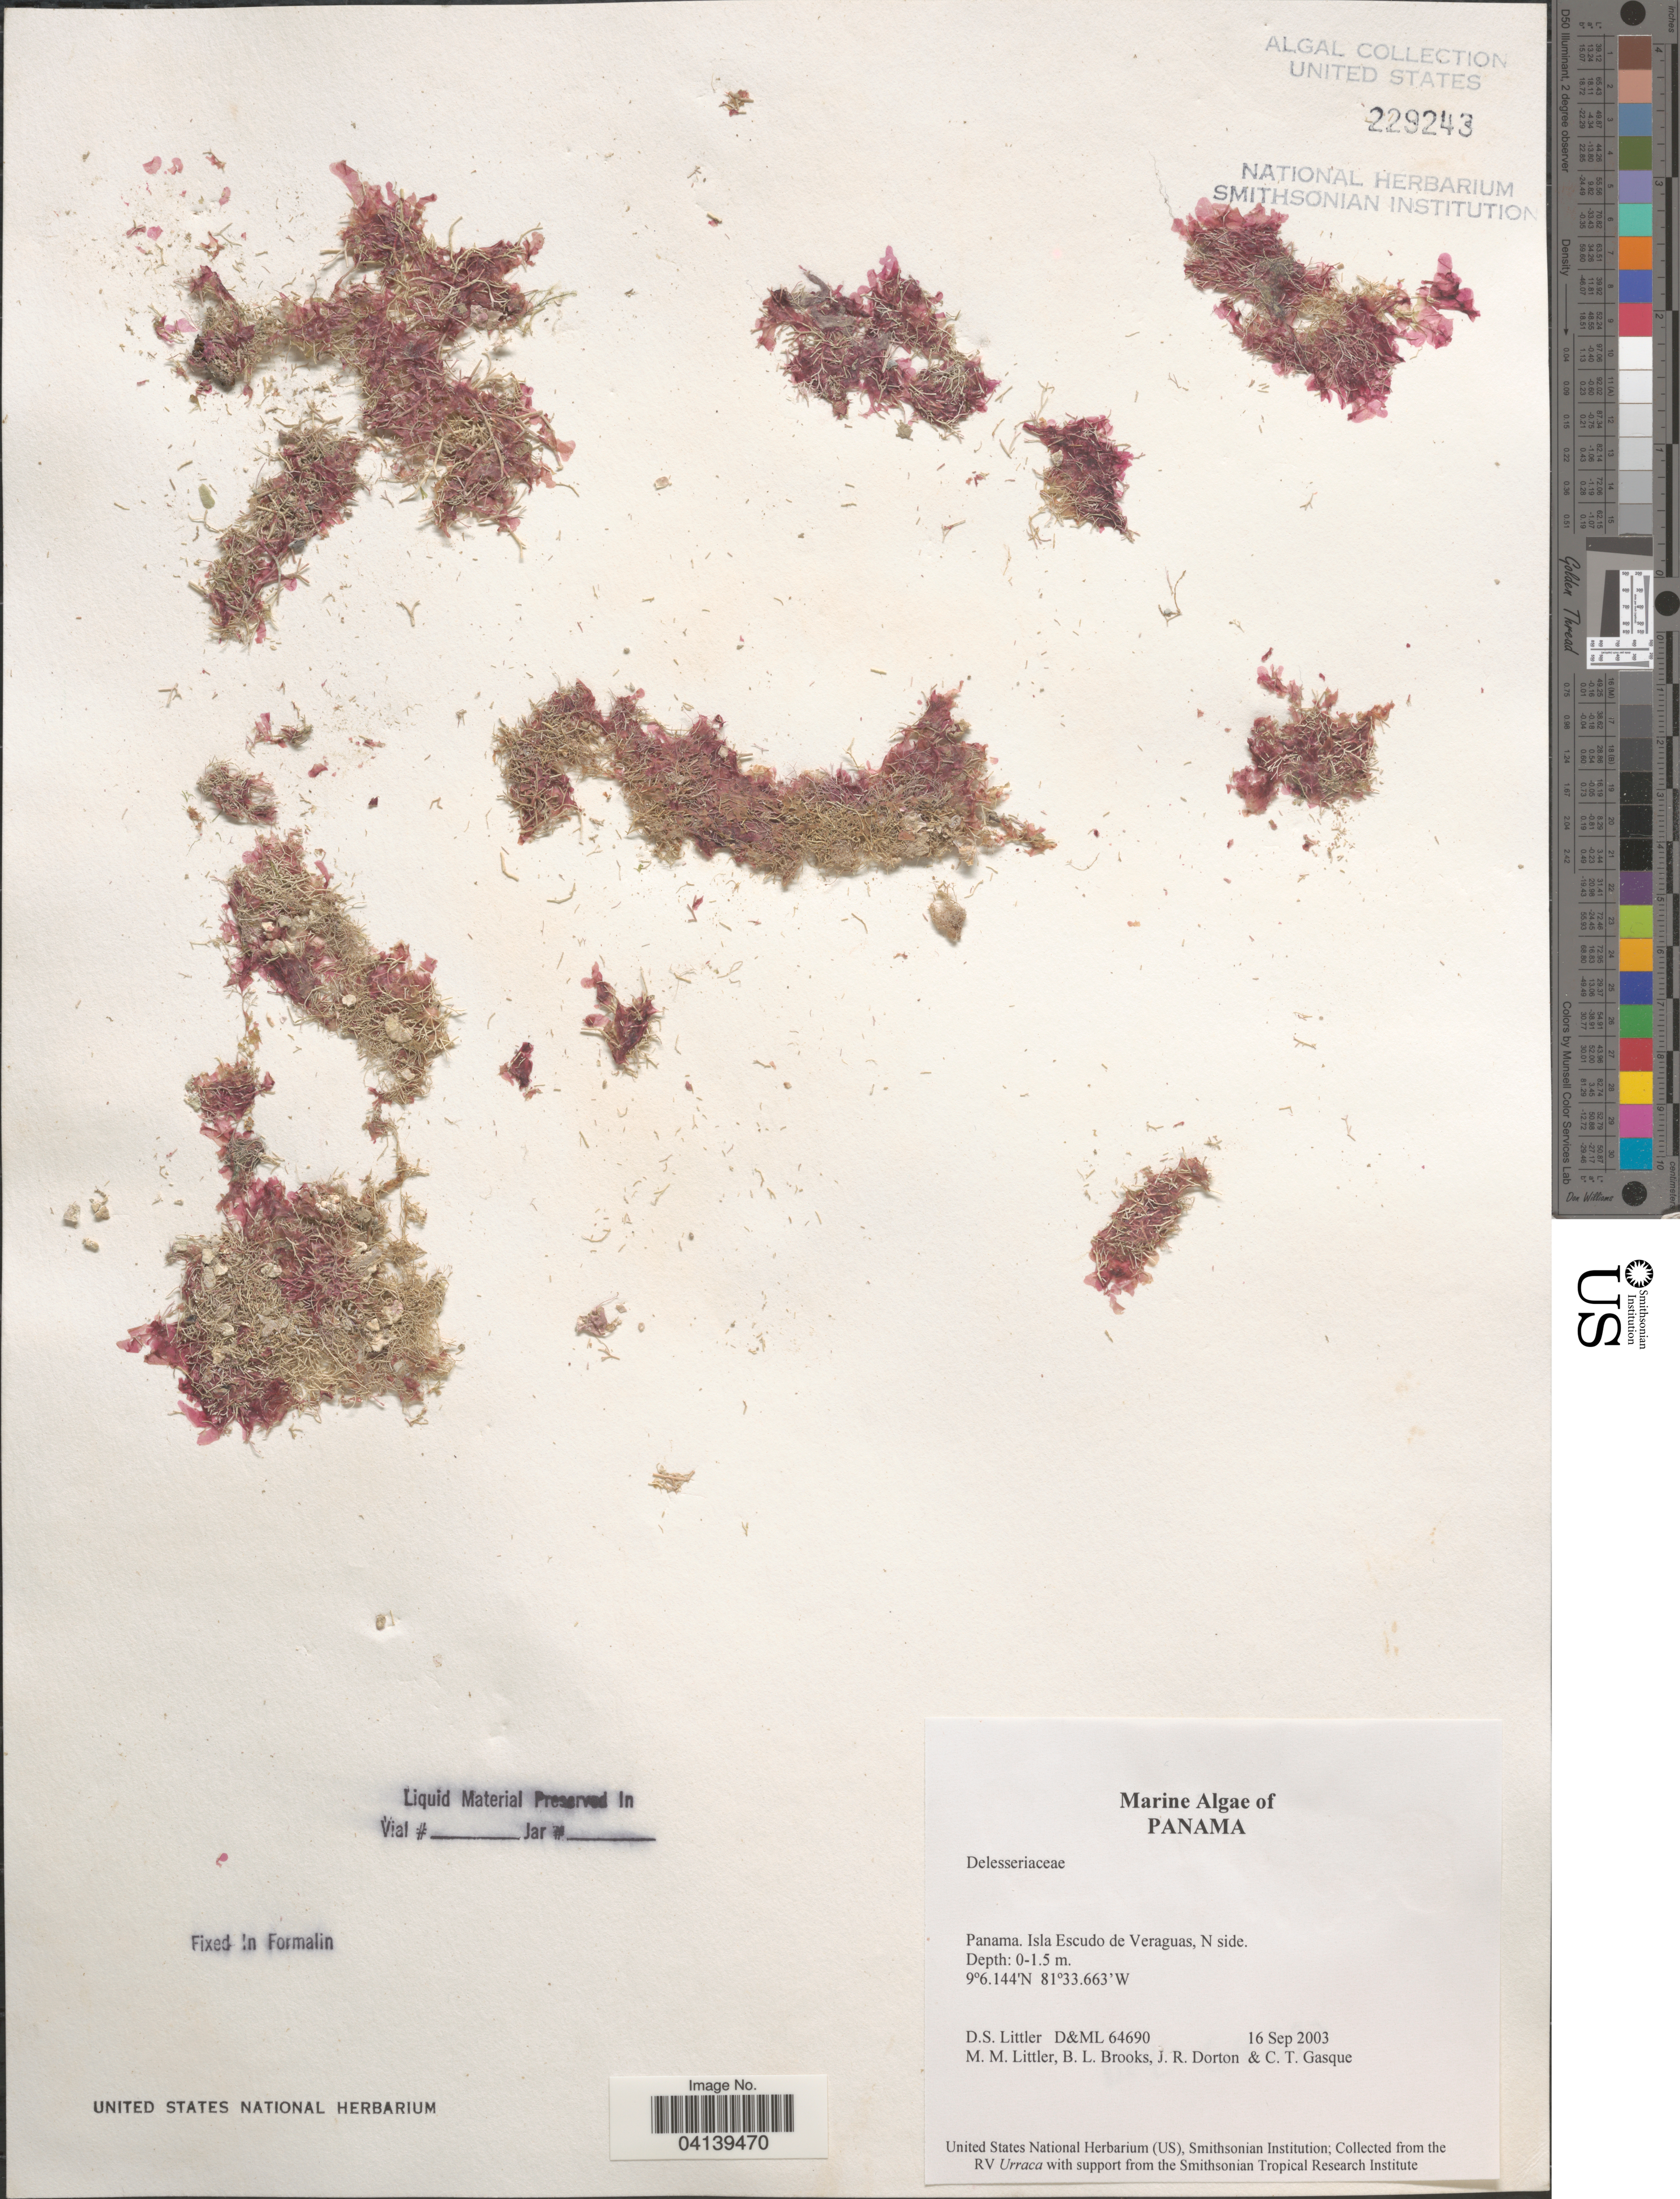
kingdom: Plantae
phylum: Rhodophyta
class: Florideophyceae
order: Ceramiales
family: Delesseriaceae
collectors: D. S. Littler, B. Brooks, J. Dorton & C. Gasque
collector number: D&ML64690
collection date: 2003-09-16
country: Panama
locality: Isla Escudo de Veraguas, N side.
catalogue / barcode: US 229243